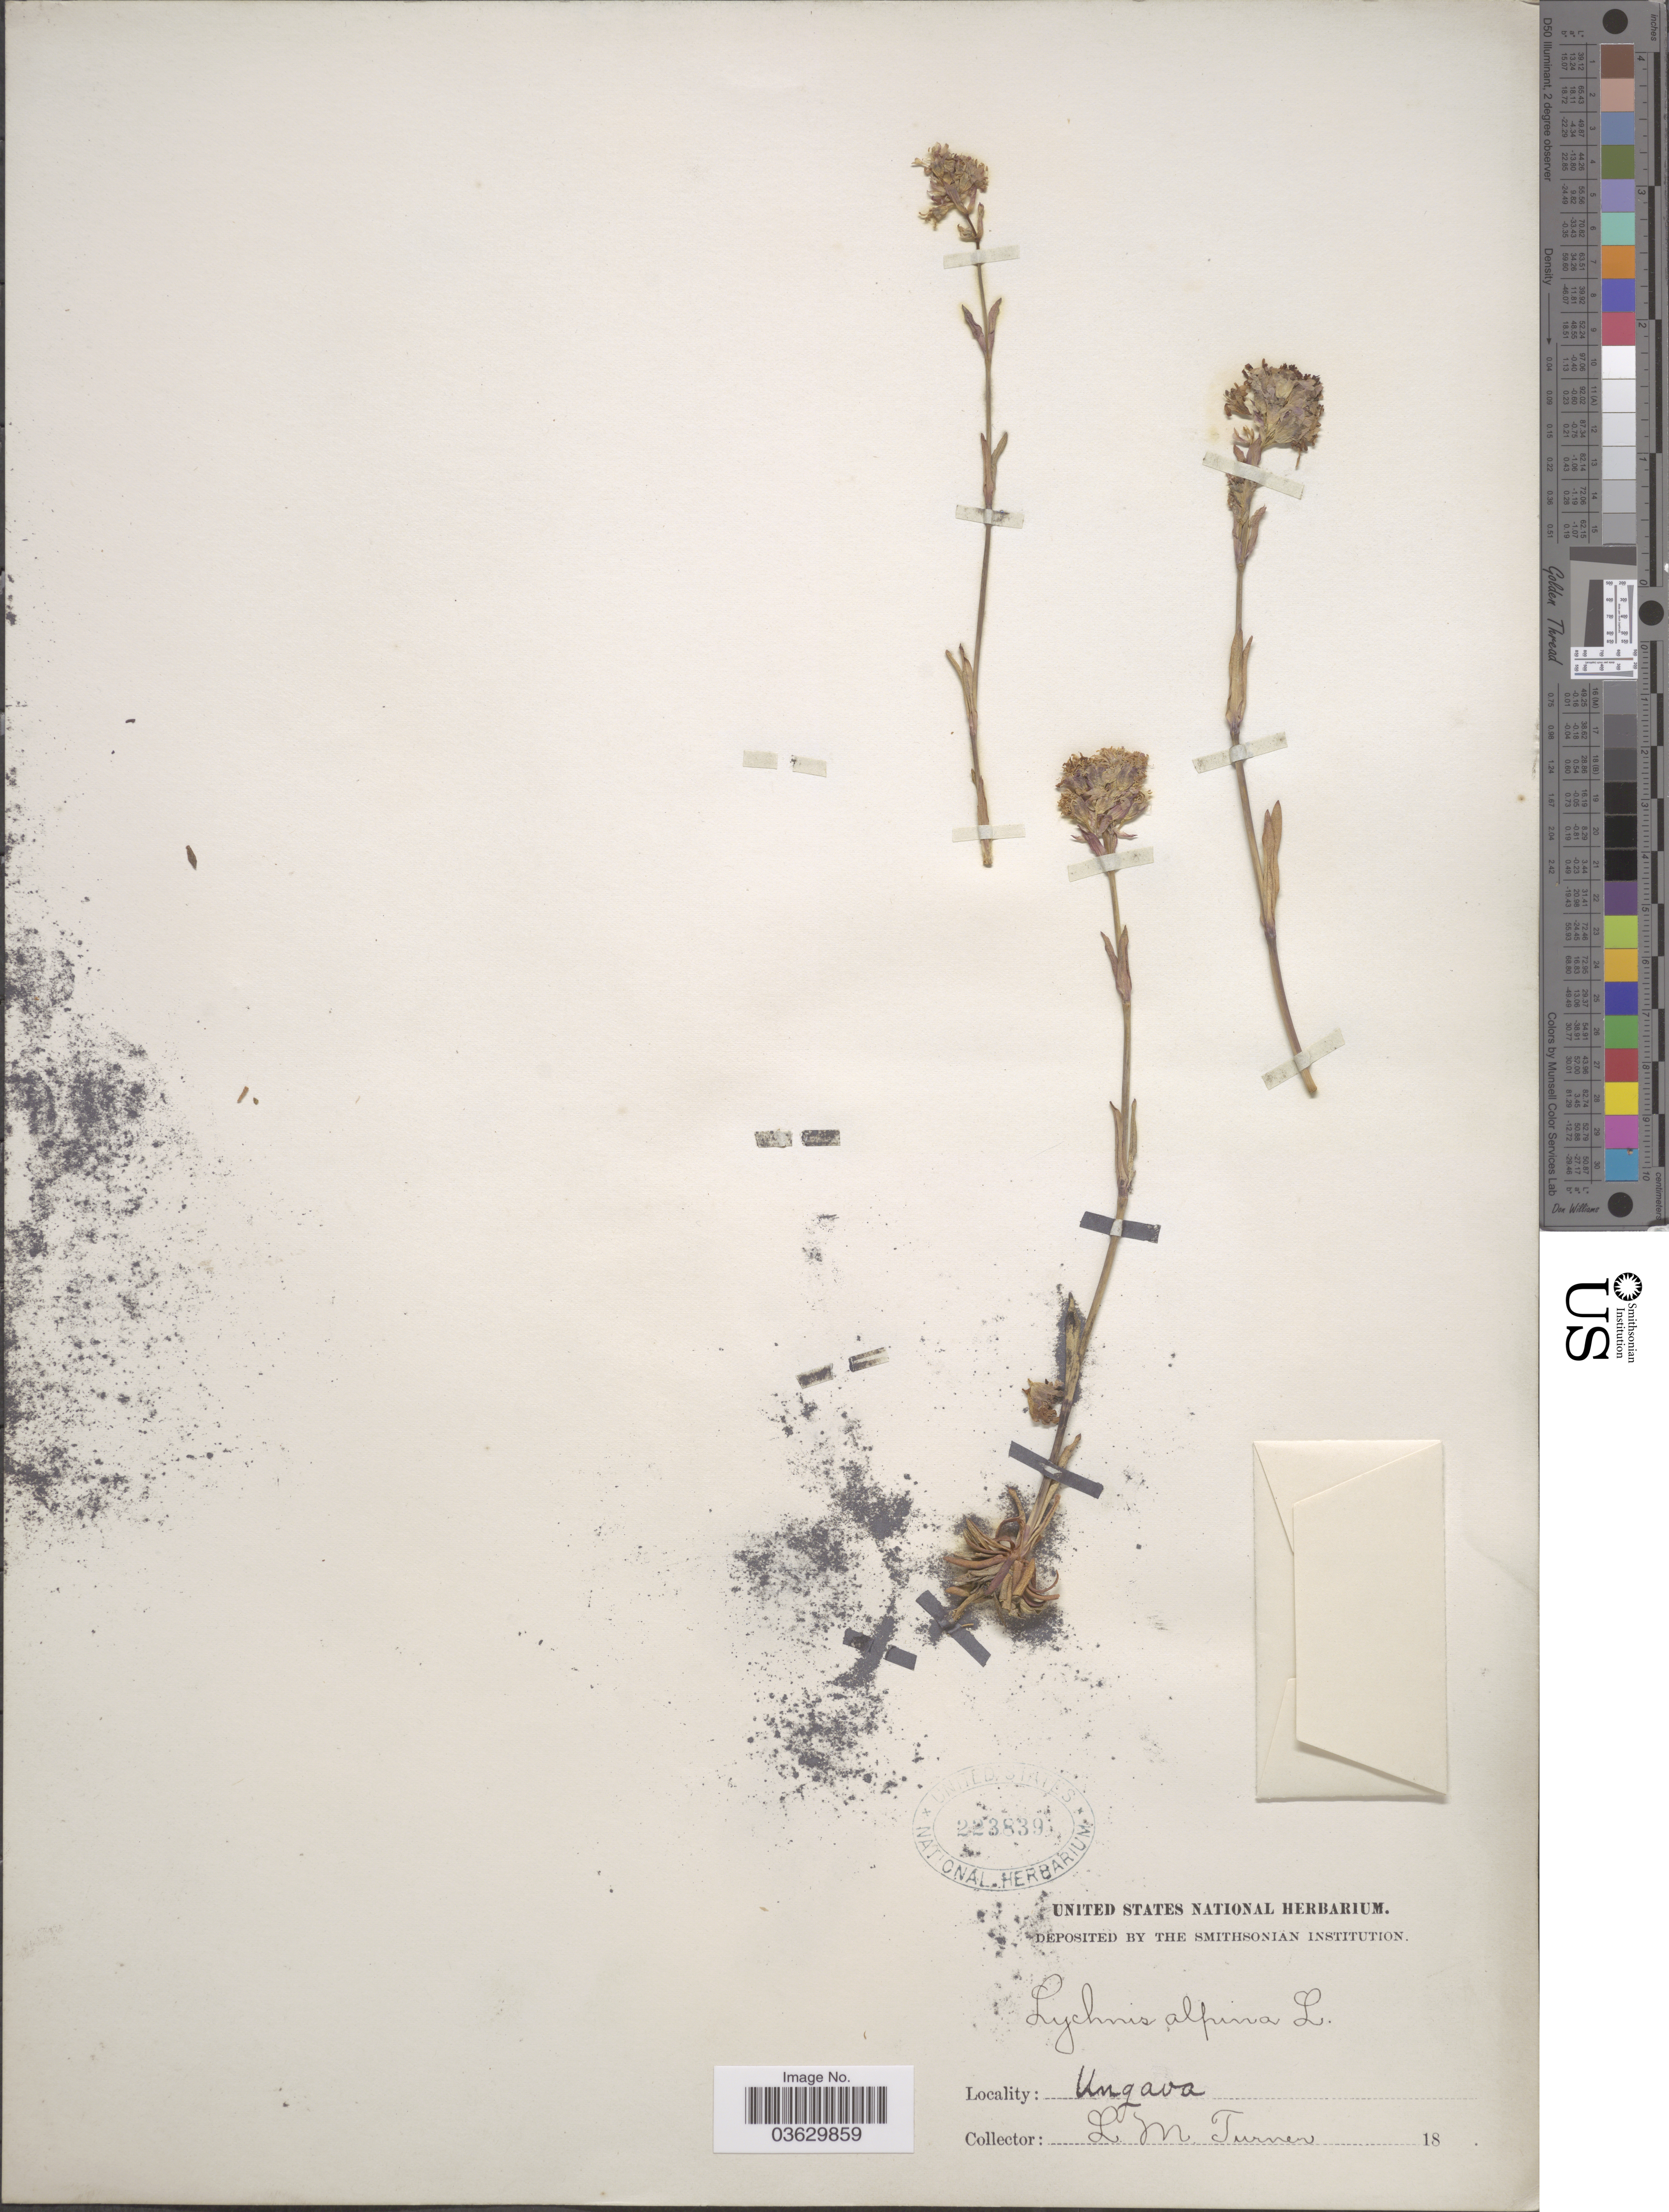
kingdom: Plantae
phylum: Tracheophyta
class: Magnoliopsida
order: Caryophyllales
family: Caryophyllaceae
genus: Viscaria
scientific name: Viscaria alpina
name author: (L.) G. Don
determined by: Strong, Mark T., (BOT), Smithsonian Institution - National Museum of Natural History (UNITED STATES)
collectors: L. M. Turner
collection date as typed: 18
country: Canada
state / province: Newfoundland and Labrador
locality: Ungava.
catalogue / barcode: US 223839